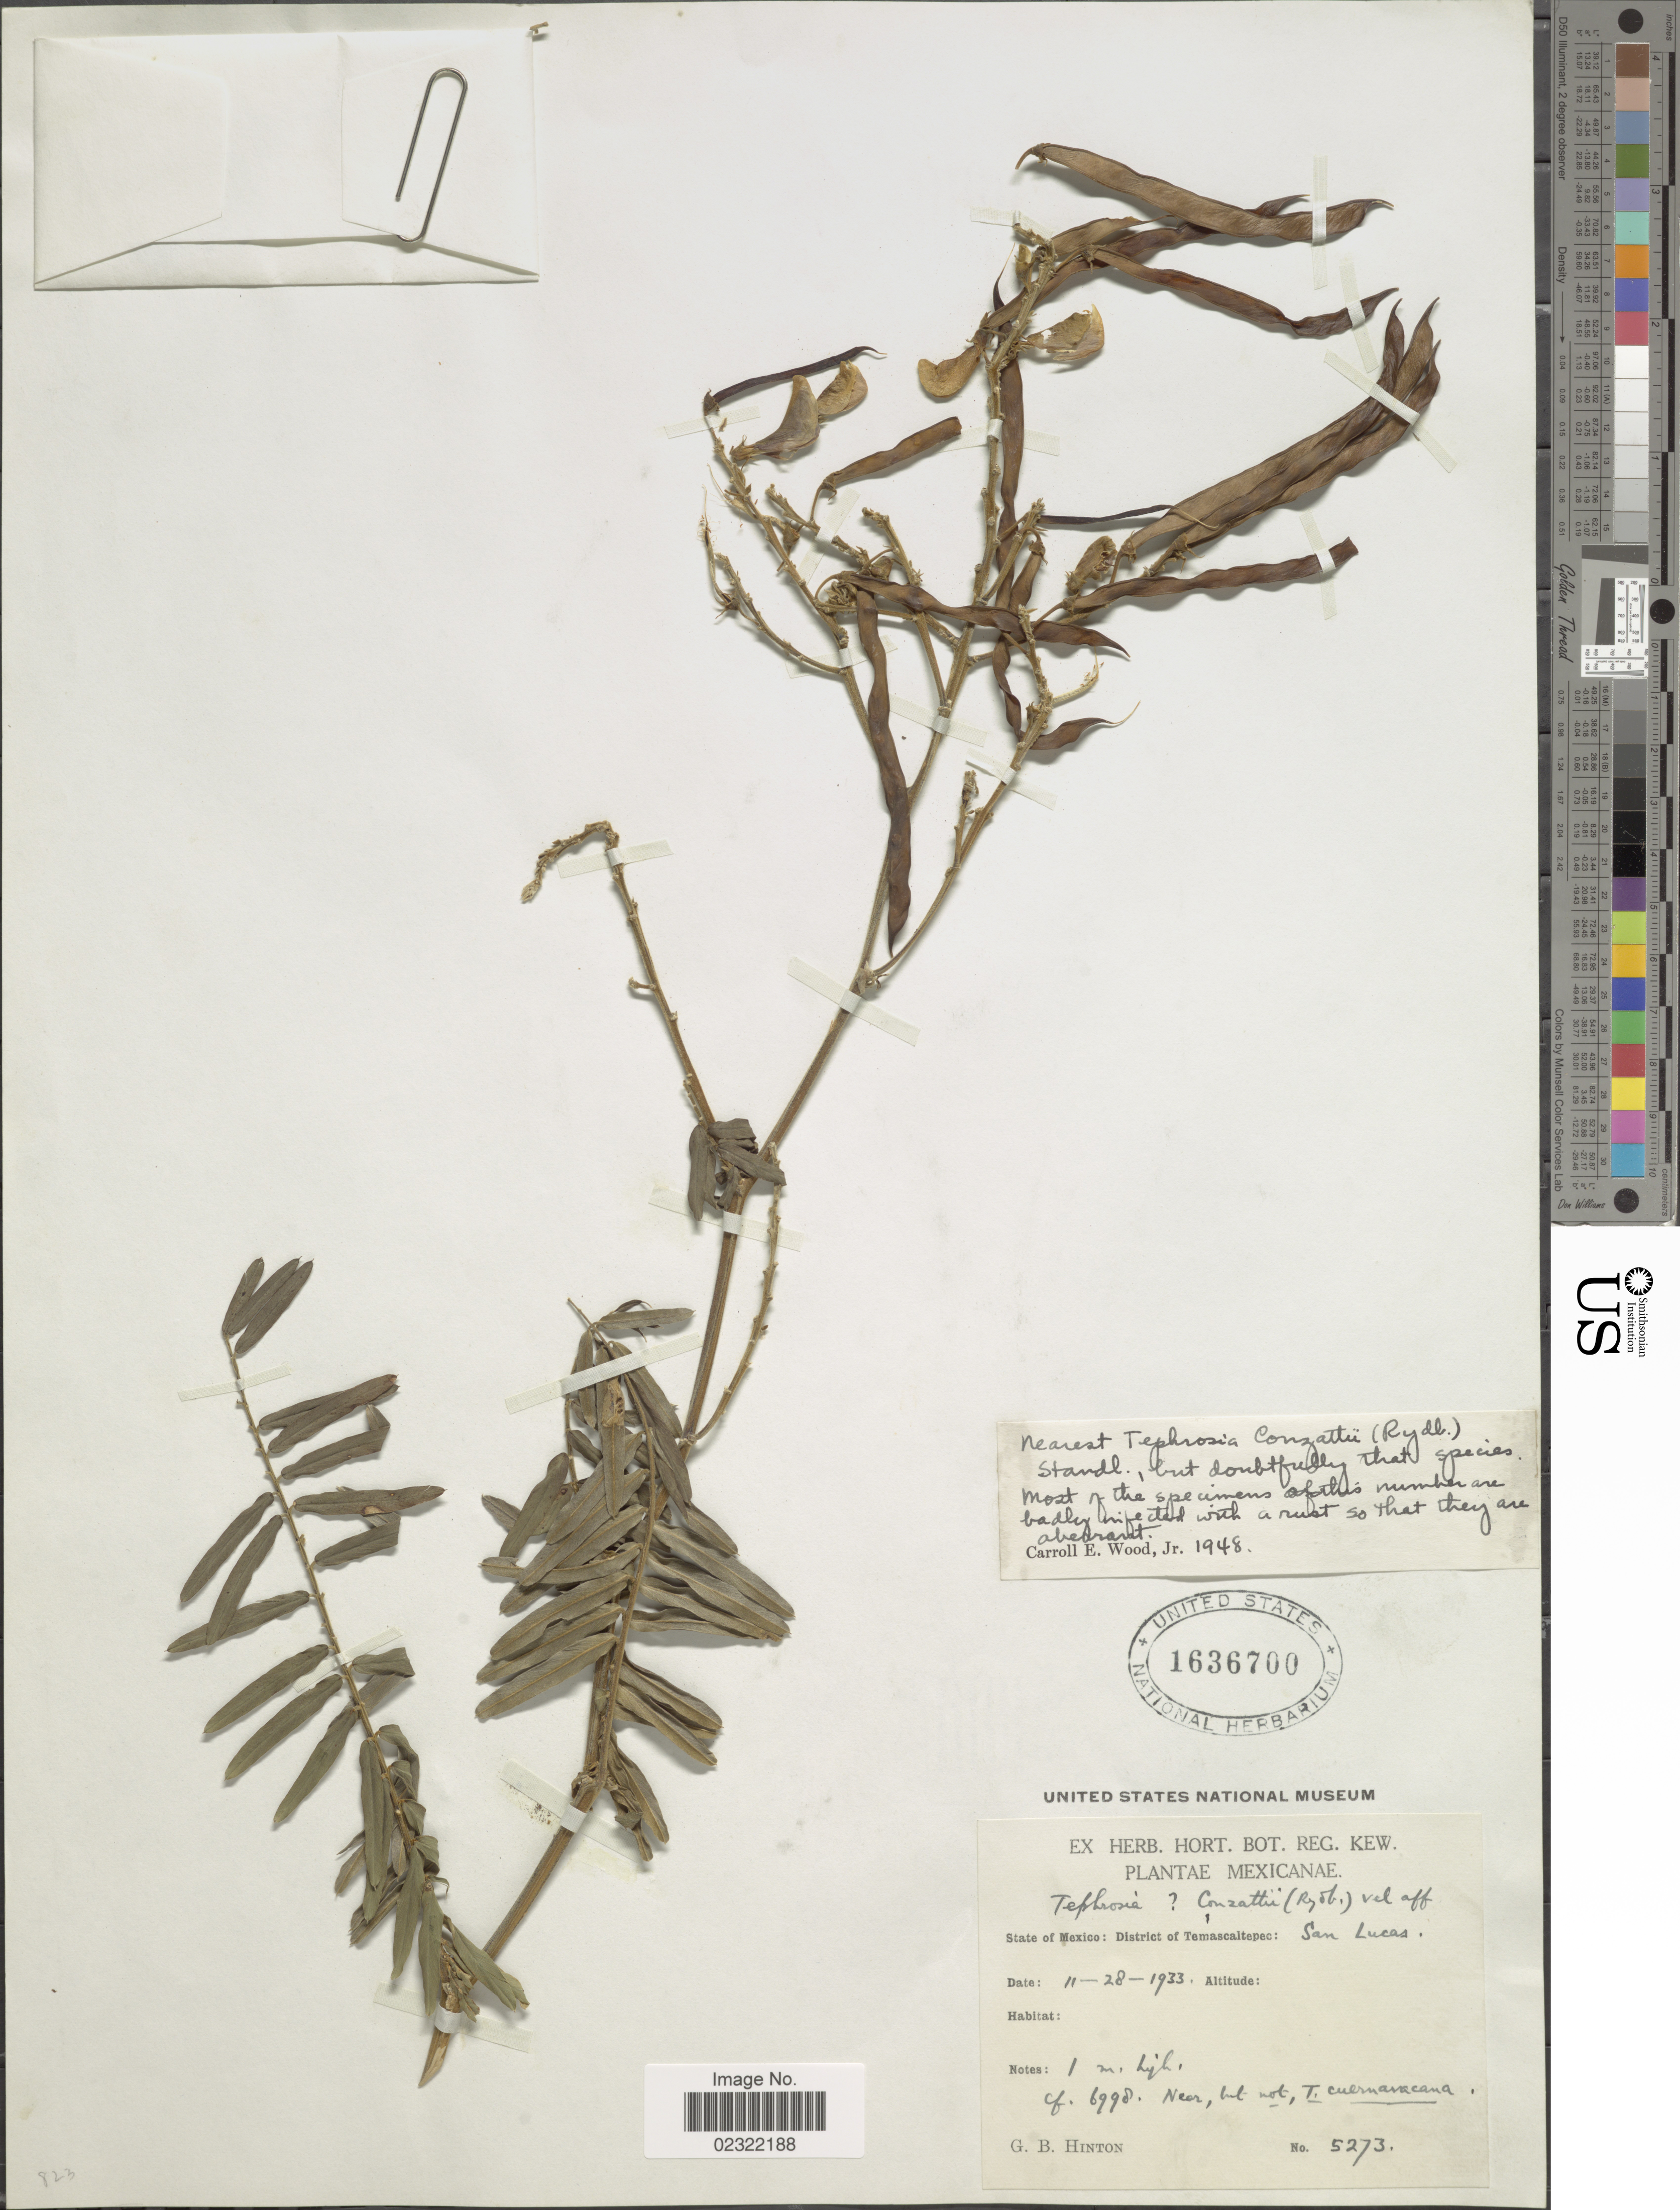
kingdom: Plantae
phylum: Tracheophyta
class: Magnoliopsida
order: Fabales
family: Fabaceae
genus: Tephrosia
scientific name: Tephrosia conzattii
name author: (Rydb.) Standl.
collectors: G. B. Hinton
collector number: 5273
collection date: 1933-11-28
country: Mexico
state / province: México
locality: District of temascaltepec: San Lucas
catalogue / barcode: US 1636700